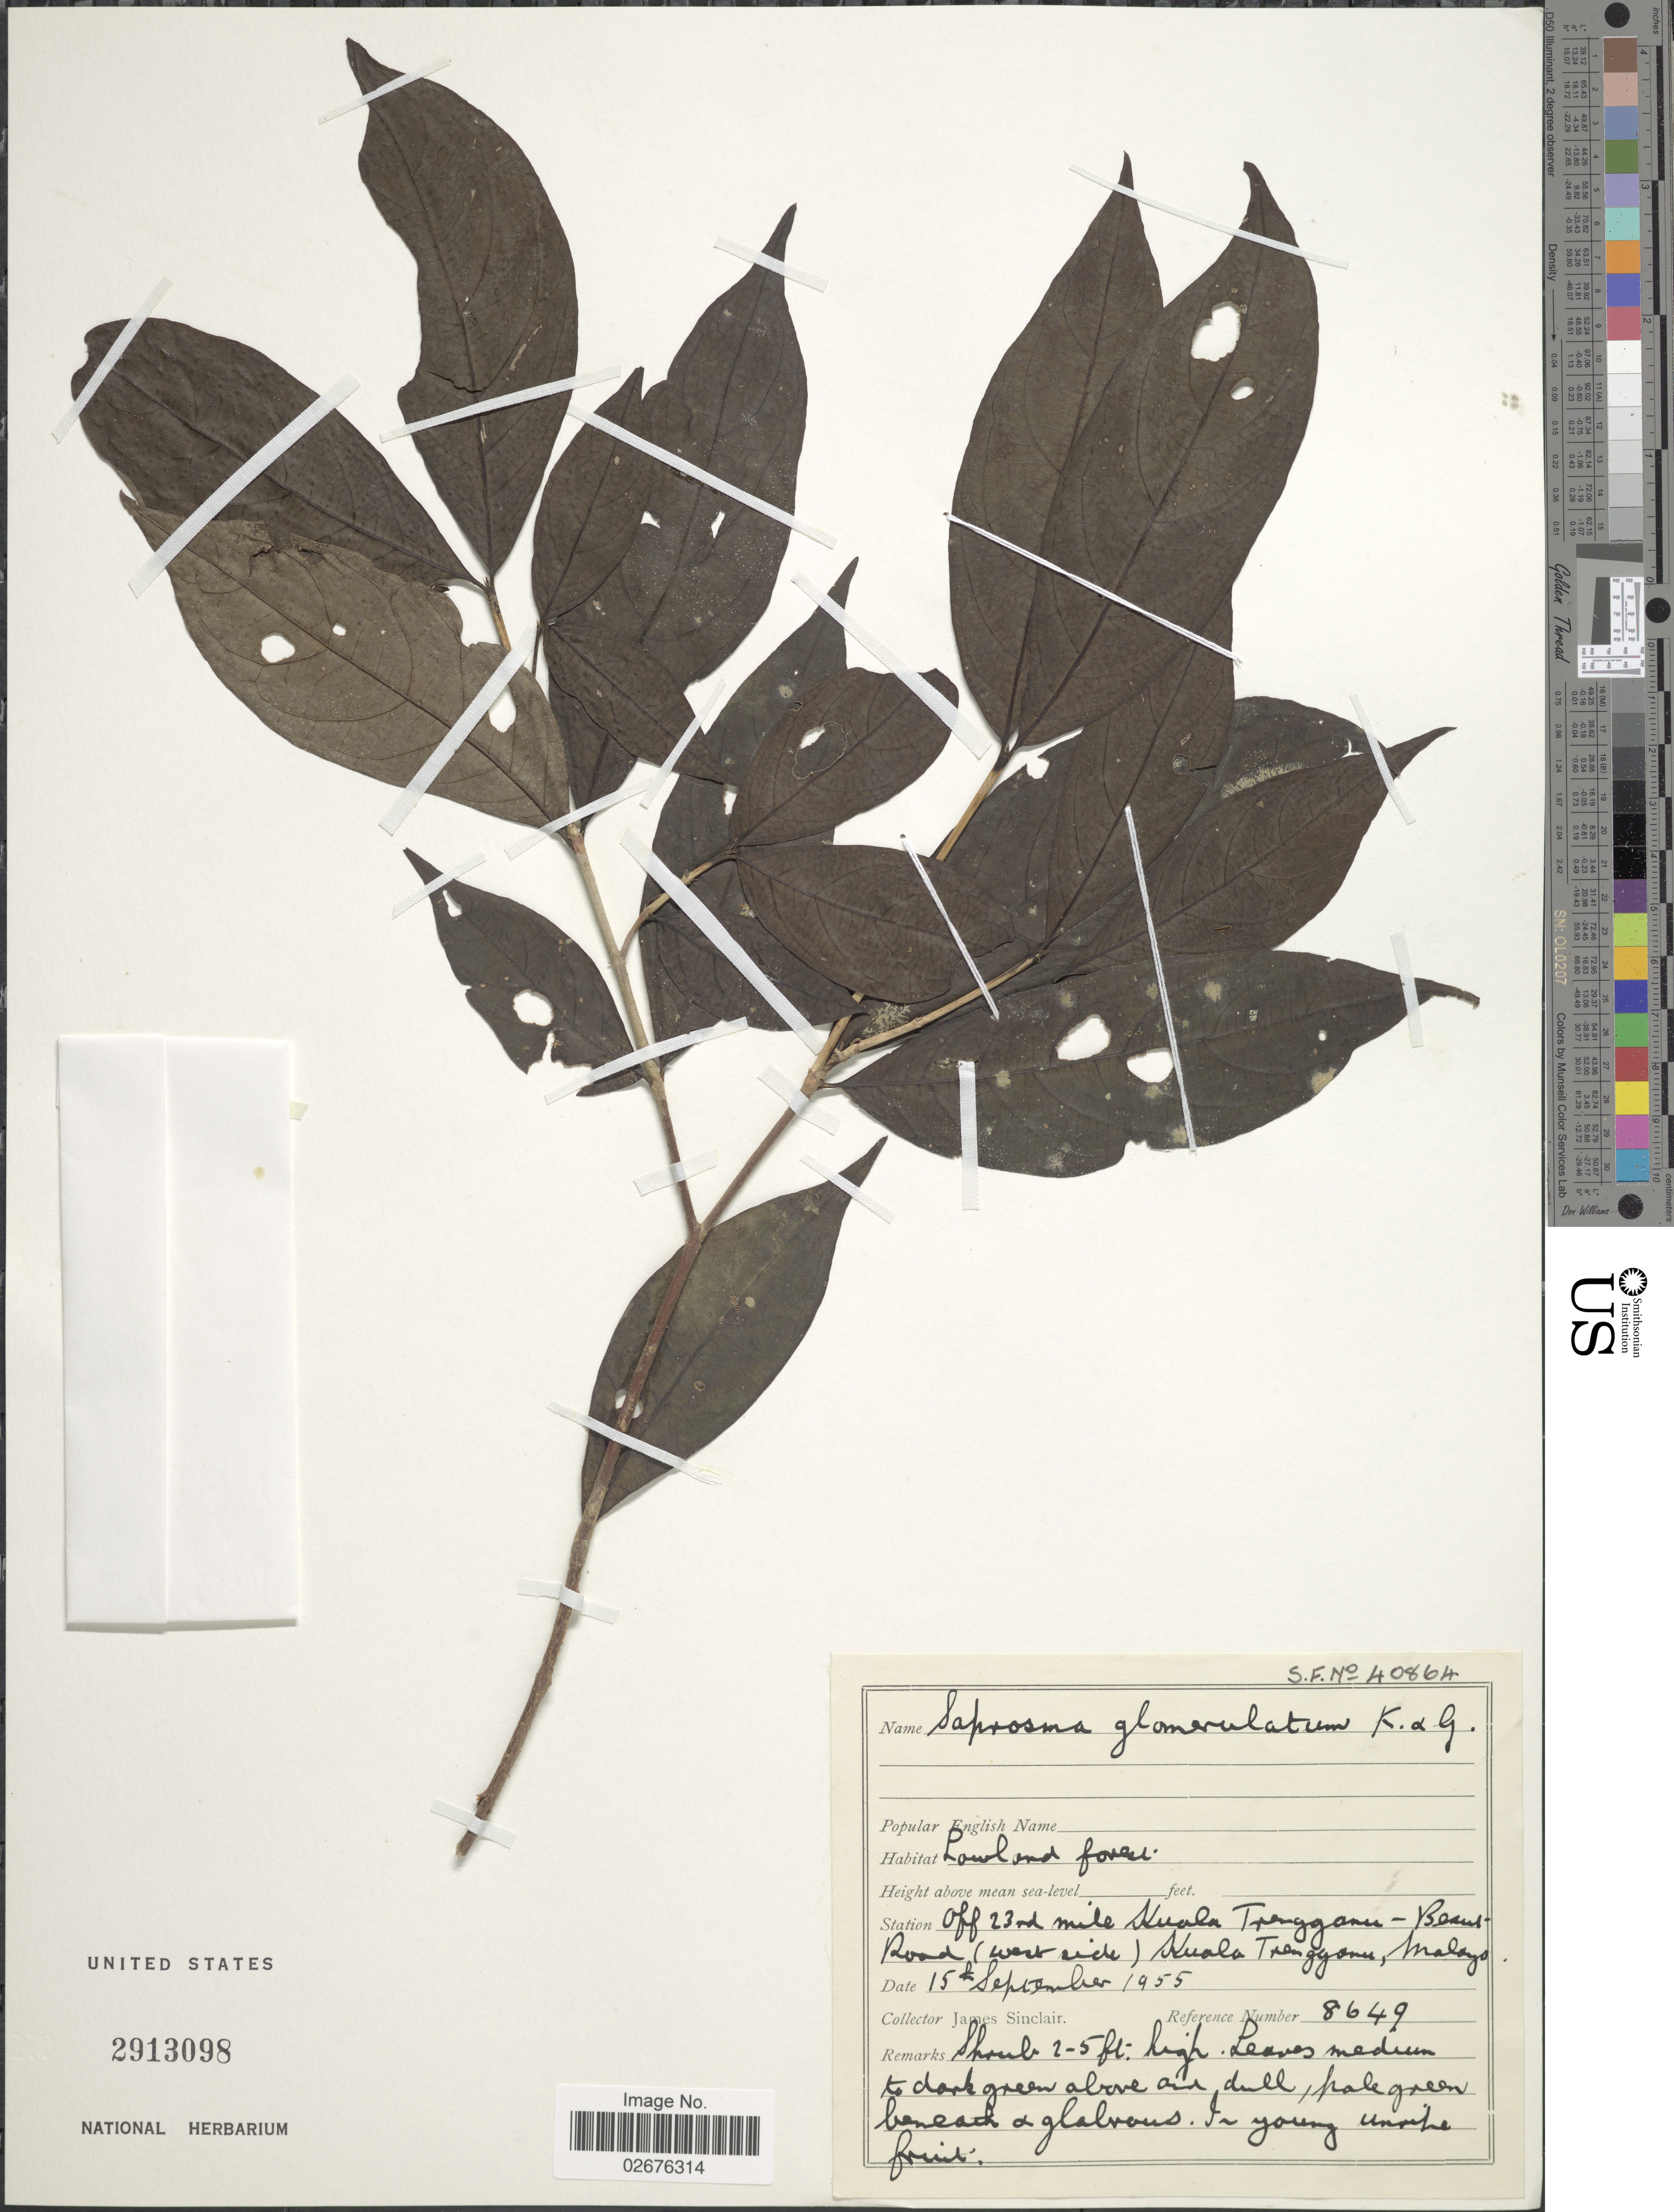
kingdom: Plantae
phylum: Tracheophyta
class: Magnoliopsida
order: Gentianales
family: Rubiaceae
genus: Saprosma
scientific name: Saprosma glomerata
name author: (Gardner) Bedd.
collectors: J. Sinclair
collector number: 8649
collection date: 1955-09-15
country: Malaysia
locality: Off 23 rd mile Kuala Trengganu-Besut Road (west side) Kuala Trengganu, Malaya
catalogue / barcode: US 2913098